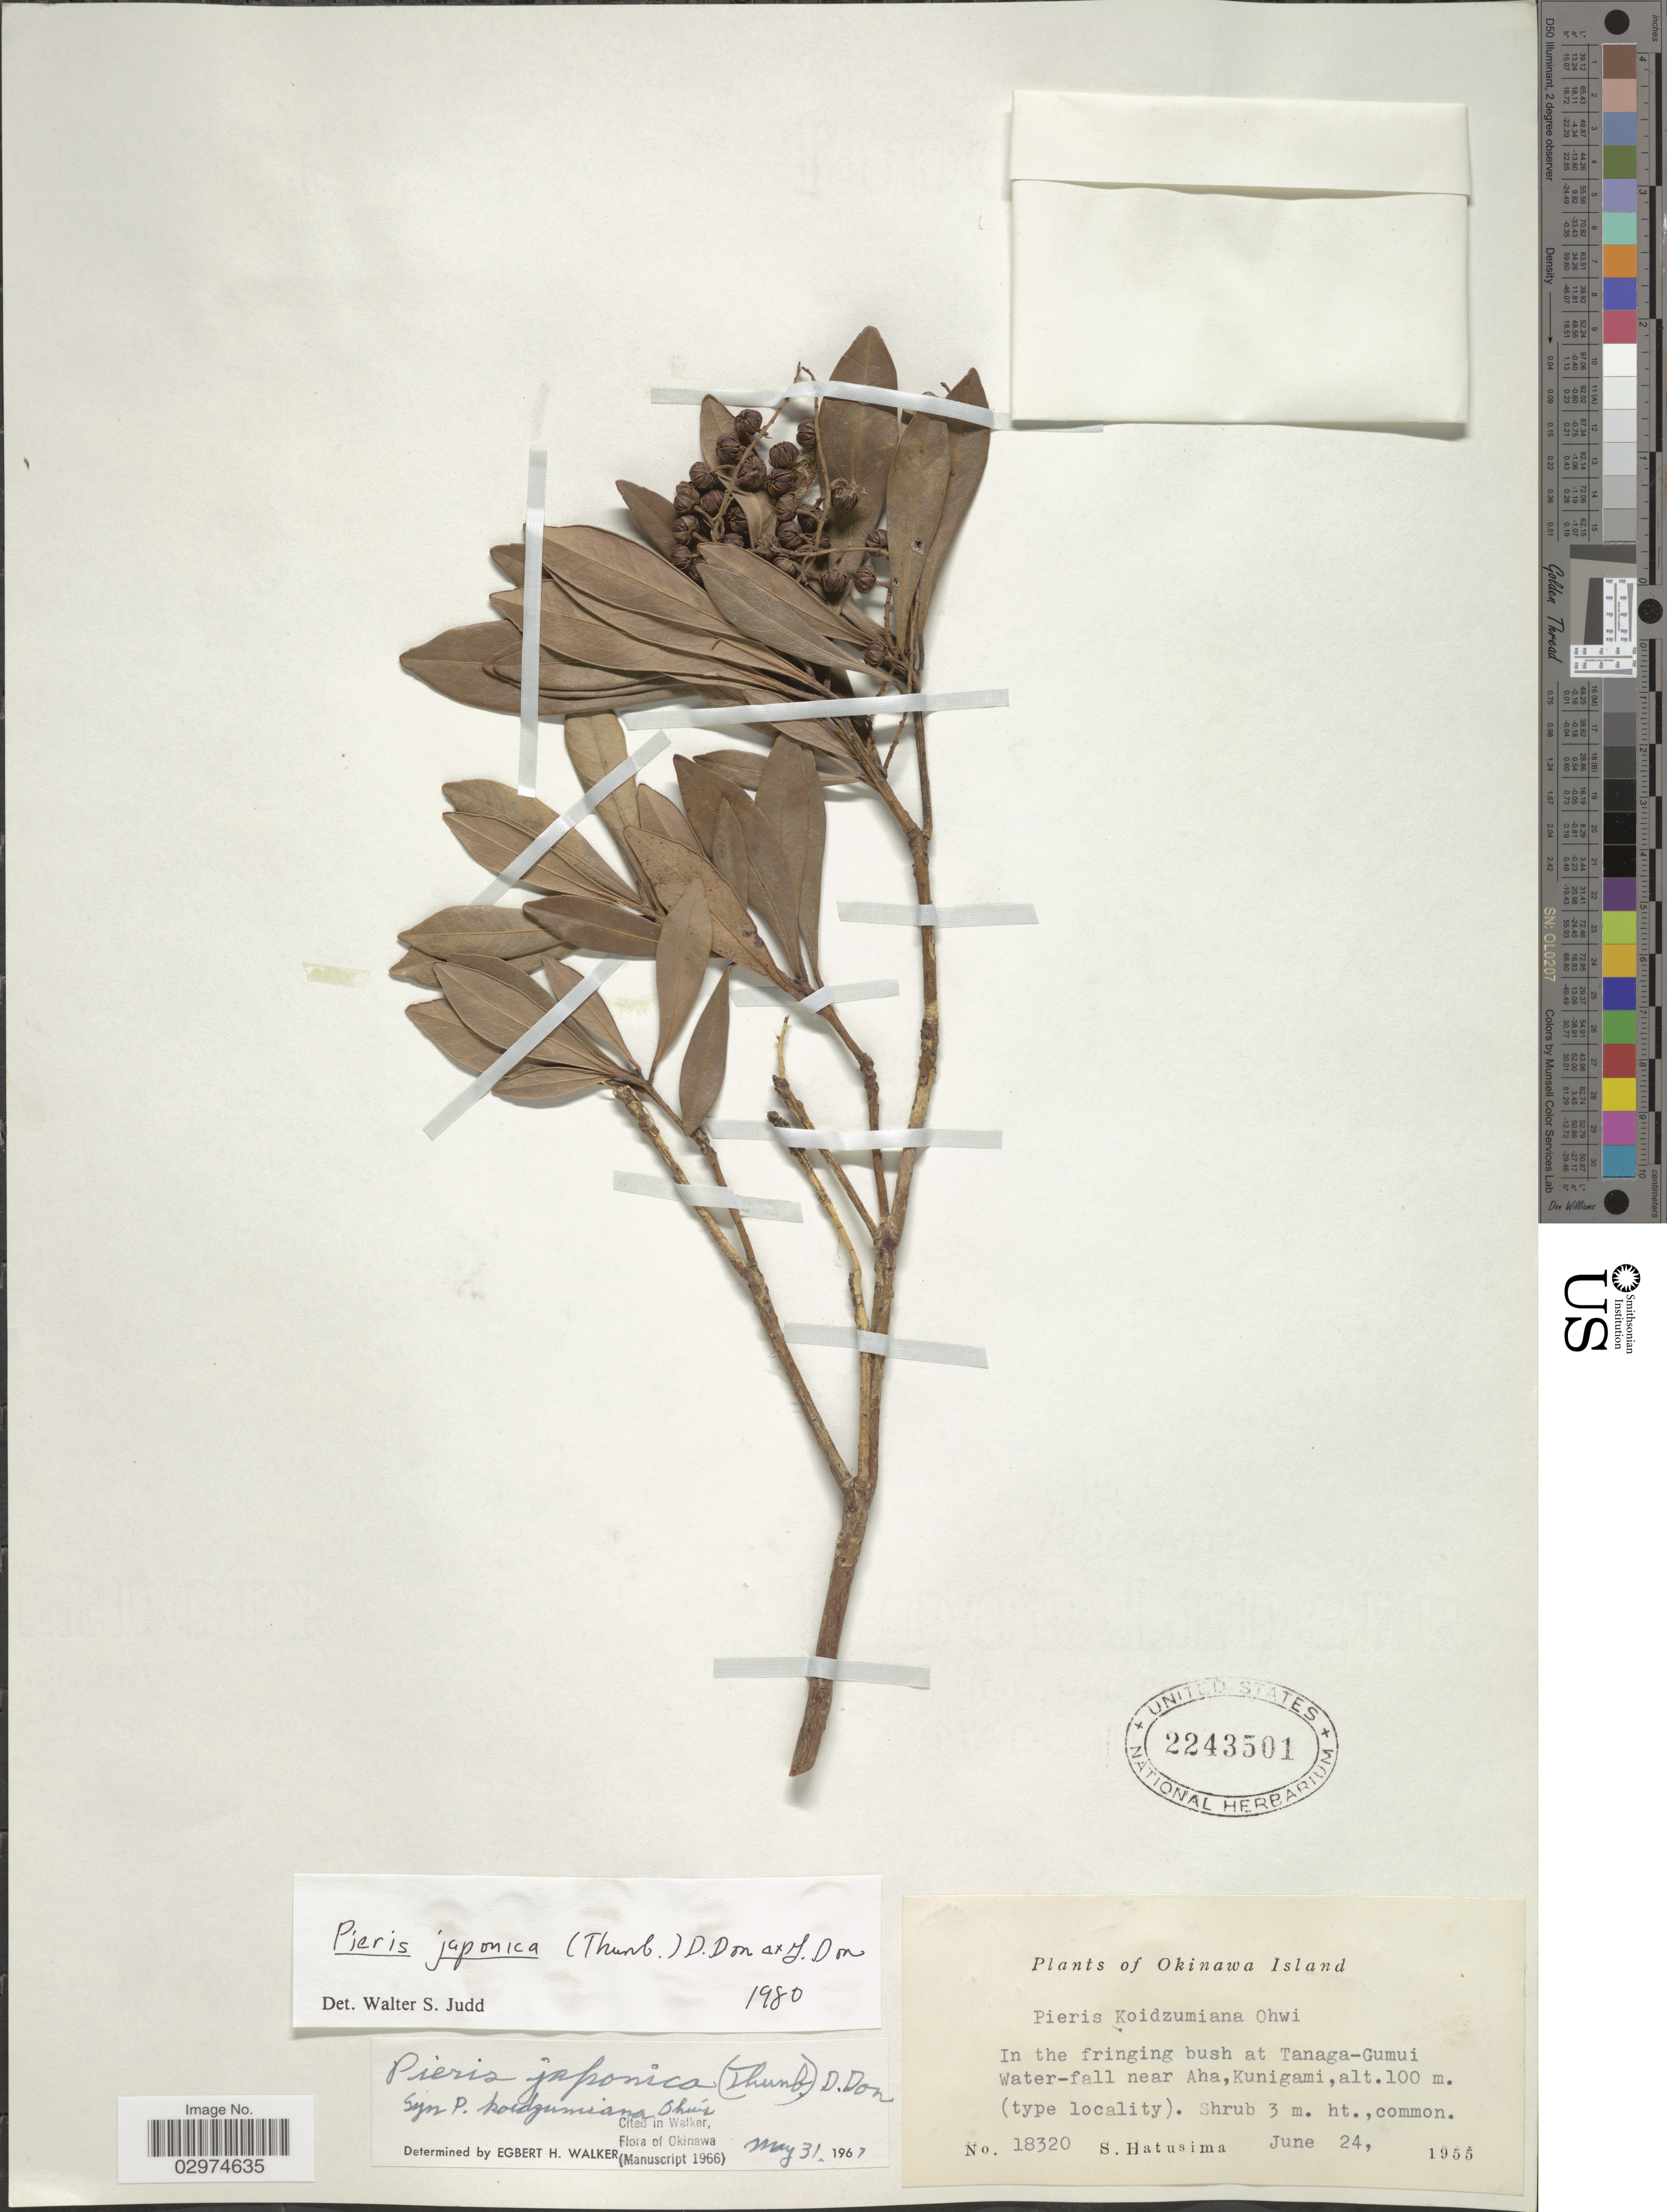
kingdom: Plantae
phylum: Tracheophyta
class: Magnoliopsida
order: Ericales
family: Ericaceae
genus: Pieris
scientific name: Pieris japonica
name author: (Thunb.) D. Don ex G. Don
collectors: S. Hatusima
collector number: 18320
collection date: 1955-06-24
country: Japan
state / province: Okinawa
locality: Okinawa Island, in the fringing bush at Tanaga-Gumui Water-fall near Aha, Kunigami.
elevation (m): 100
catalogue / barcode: US 2243501